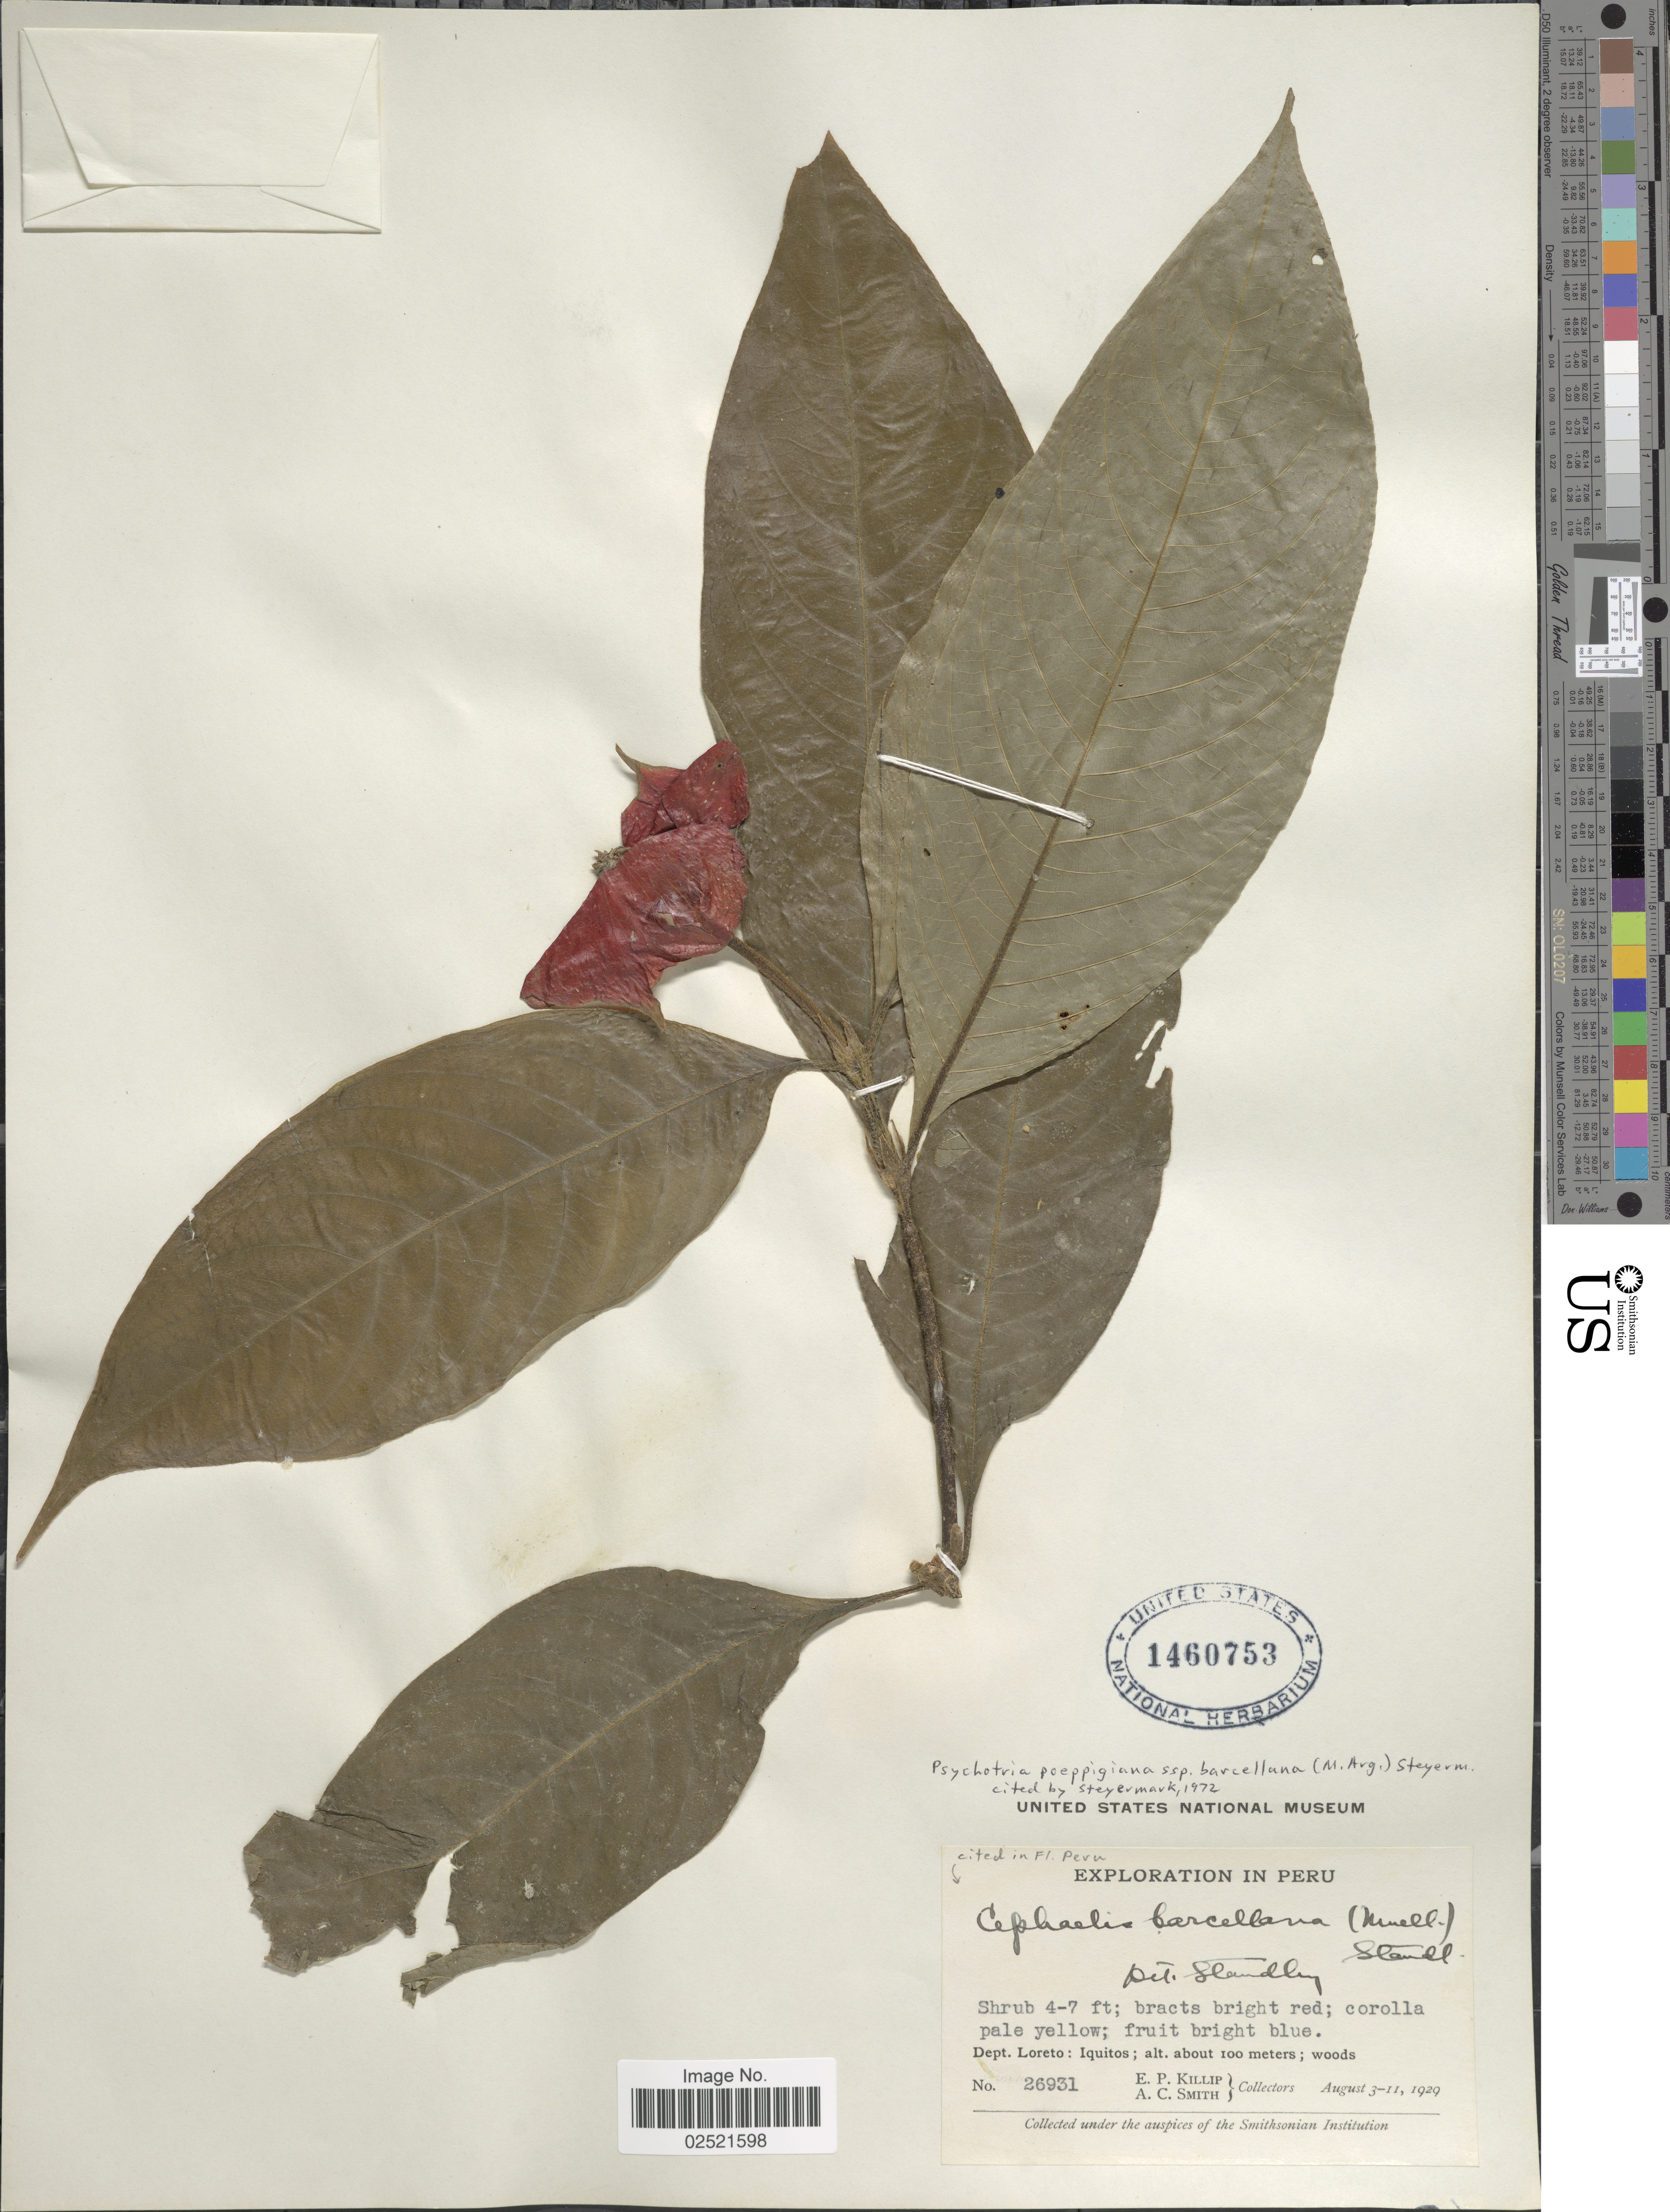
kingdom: Plantae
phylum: Tracheophyta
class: Magnoliopsida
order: Gentianales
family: Rubiaceae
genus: Psychotria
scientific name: Psychotria poeppigiana subsp. barcellana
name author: (Müll. Arg.) Steyerm.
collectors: E. P. Killip & A. C. Smith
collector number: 26931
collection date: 1929-08-03/1929-08-11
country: Peru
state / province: Loreto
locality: Iquitos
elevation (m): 100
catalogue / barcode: US 1460753